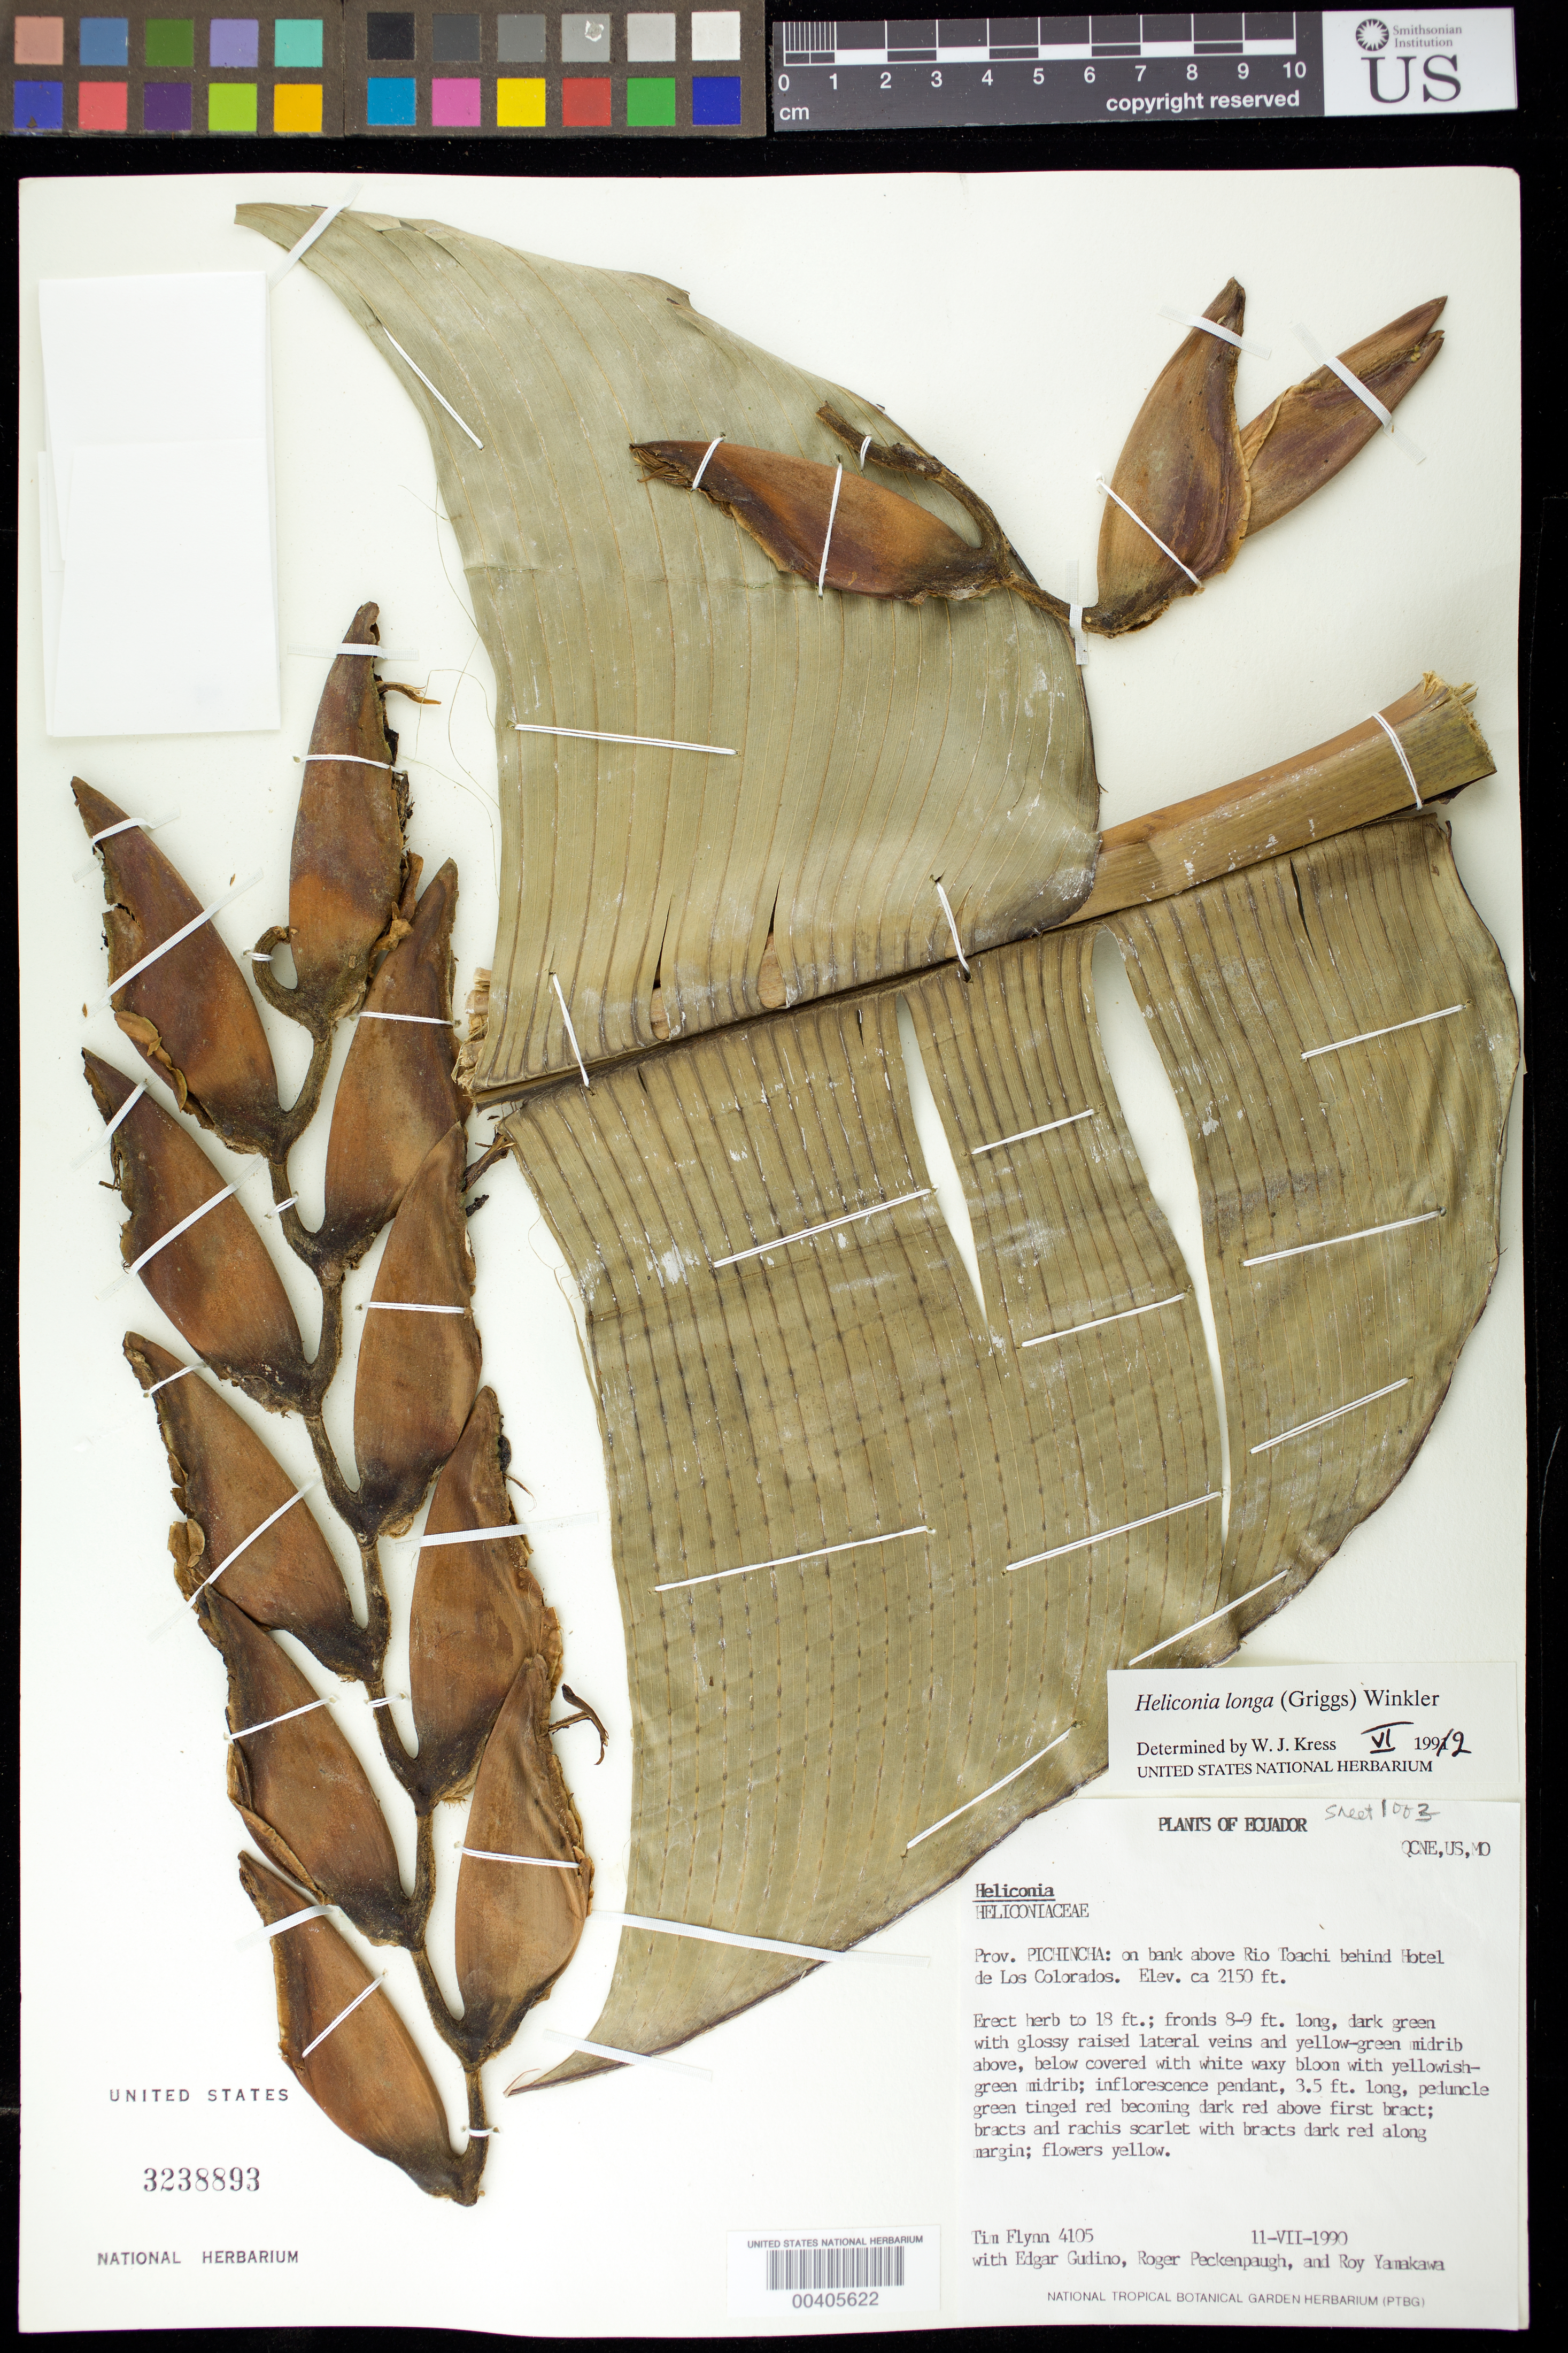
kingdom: Plantae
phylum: Tracheophyta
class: Liliopsida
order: Zingiberales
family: Heliconiaceae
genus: Heliconia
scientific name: Heliconia longa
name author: (R.F. Griggs) H.J.P. Winkl.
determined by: Kress, W. J., (US), Smithsonian Institution - National Museum of Natural History (UNITED STATES)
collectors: T. W. Flynn, E. Gudiño, R. Peckinpaugh & R. Yamakawa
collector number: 4105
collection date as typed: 11 Jul 1990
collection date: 1990-07-11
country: Ecuador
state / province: Pichincha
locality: On bank above Rio toachi behind hotel de los Colorados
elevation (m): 655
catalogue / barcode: US 3238893